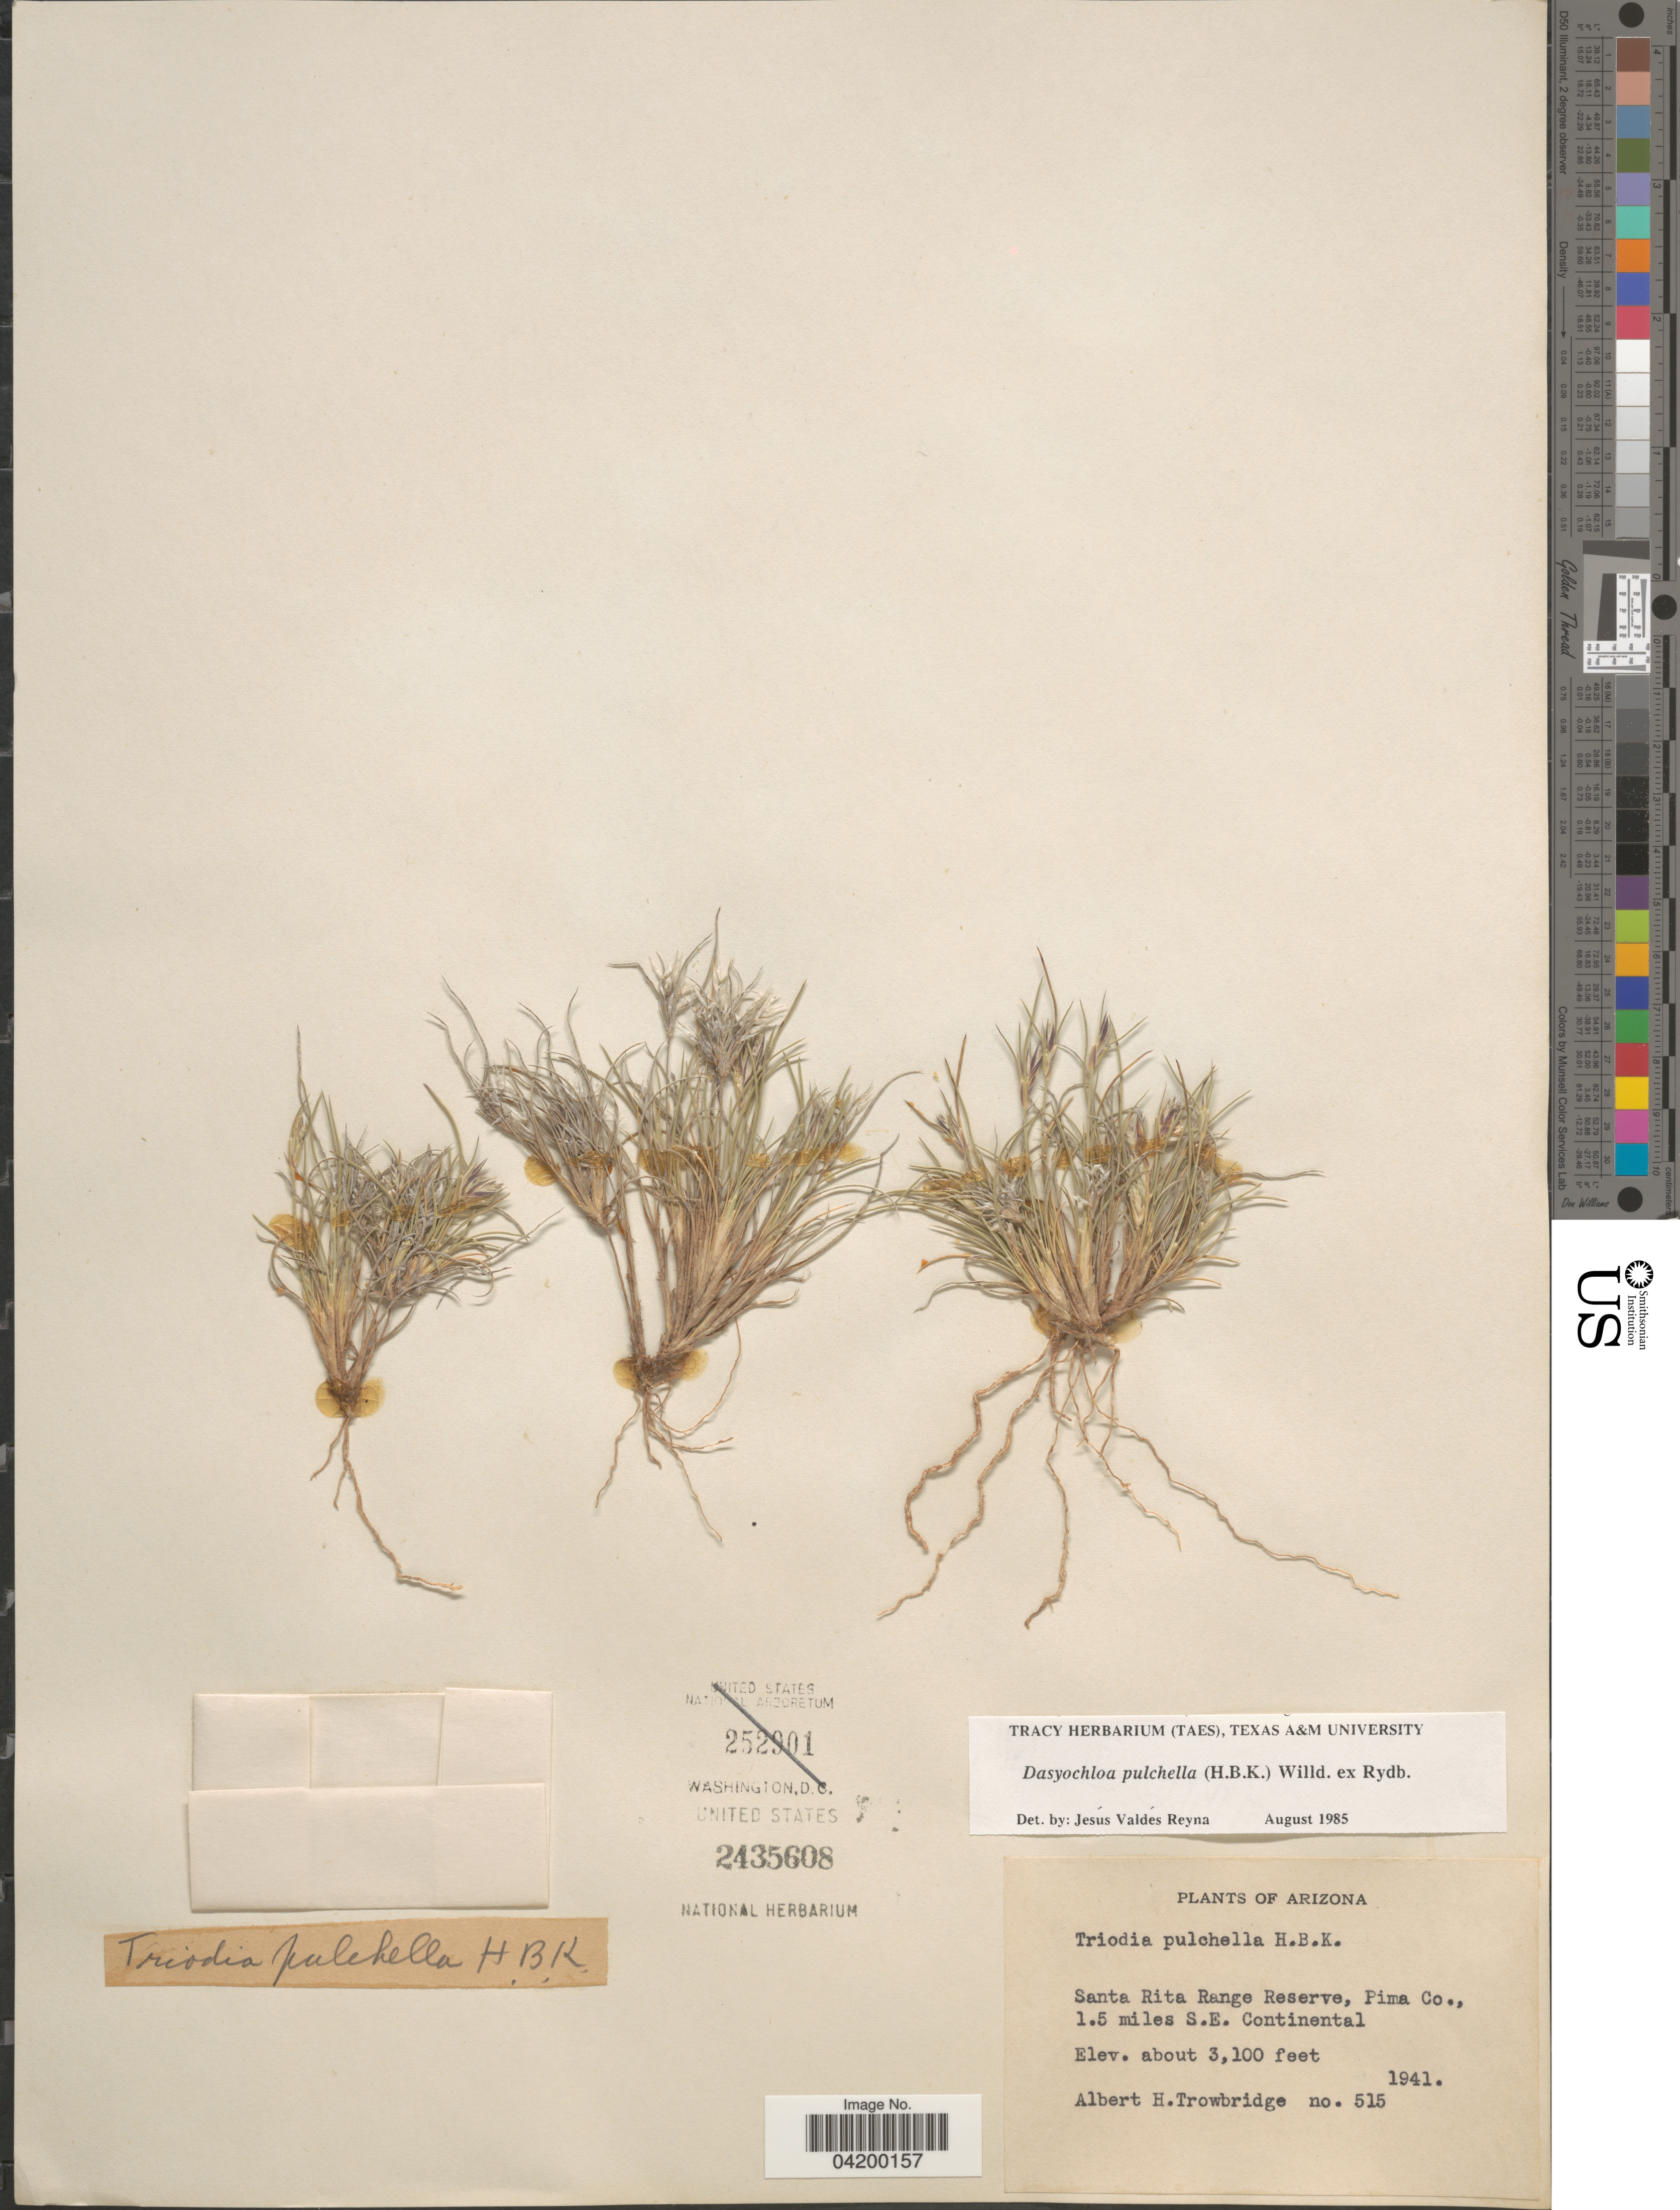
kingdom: Plantae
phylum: Tracheophyta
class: Liliopsida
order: Poales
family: Poaceae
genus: Dasyochloa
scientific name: Dasyochloa pulchella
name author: (Kunth) Willd. ex Rydb.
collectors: A. H. Trowbridge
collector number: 515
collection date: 1941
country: United States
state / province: Arizona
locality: Santa Rita Range Reserve, Pima Co., 1.5 miles S.E. Continental.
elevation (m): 945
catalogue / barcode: US 2435608